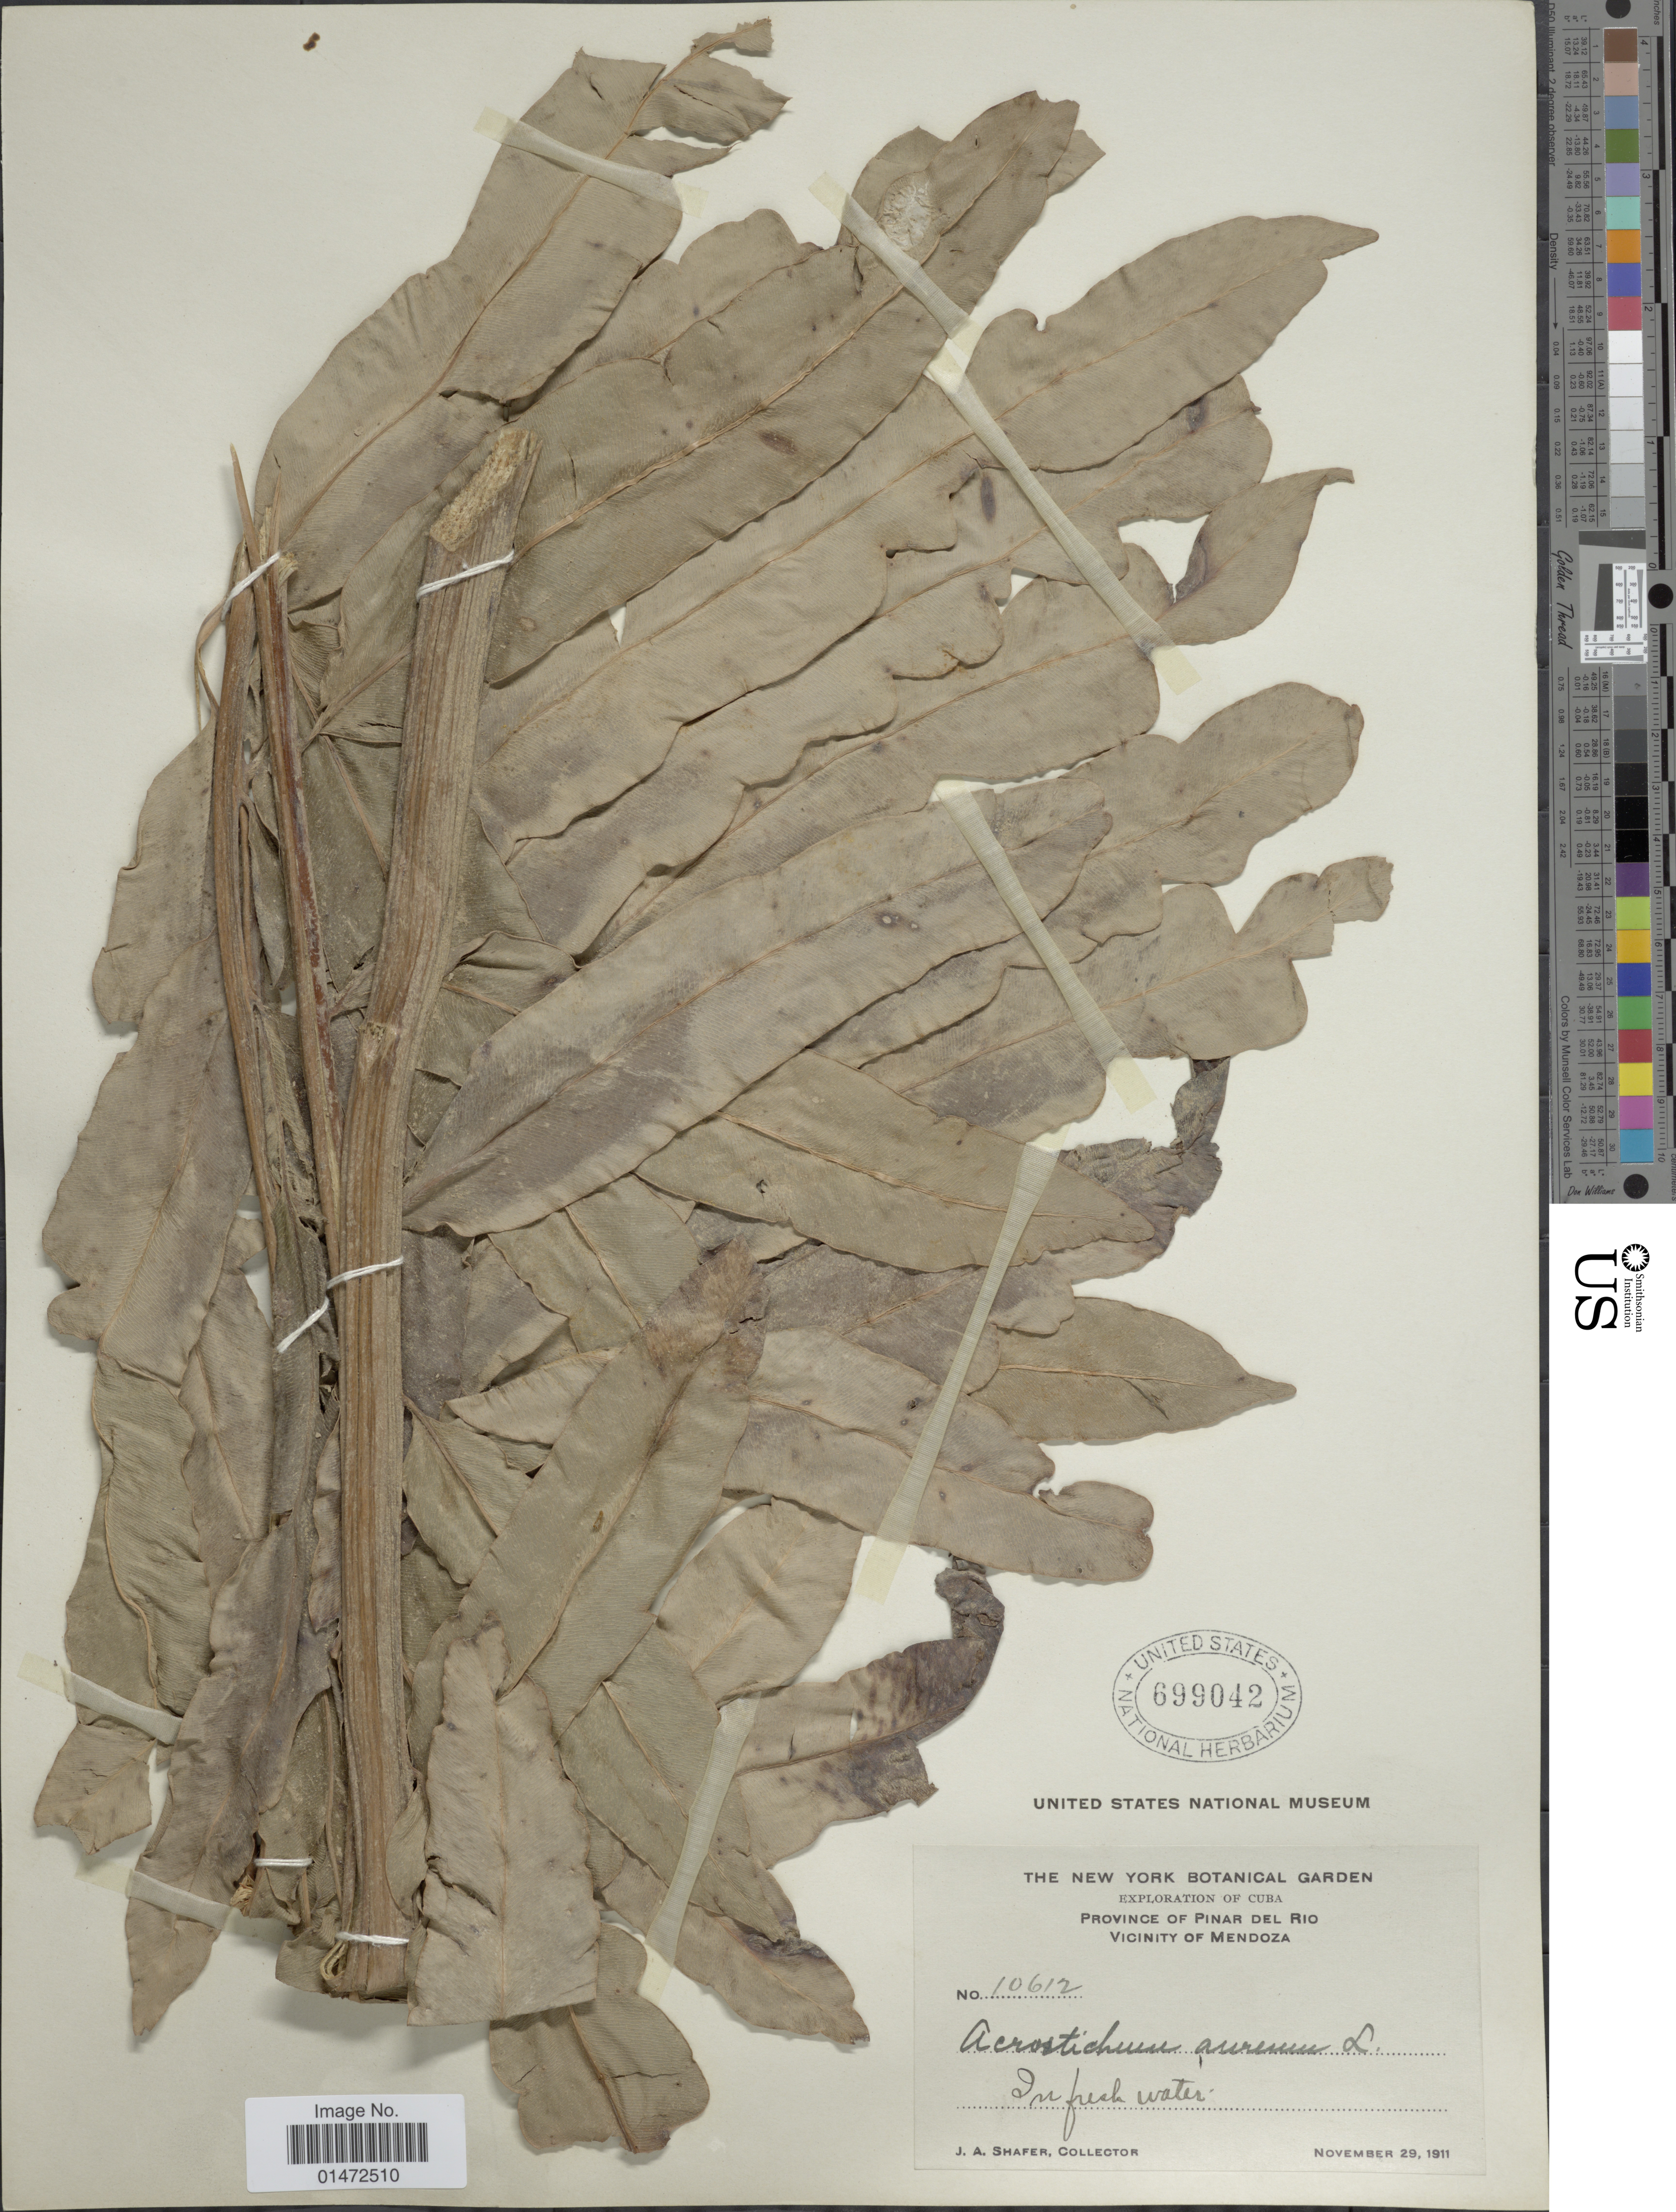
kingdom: Plantae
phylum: Tracheophyta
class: Polypodiopsida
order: Polypodiales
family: Pteridaceae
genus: Acrostichum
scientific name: Acrostichum danaeifolium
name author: Langsd. & Fisch.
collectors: J. A. Shafer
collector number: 10612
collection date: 1911-11-29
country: Cuba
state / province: Pinar del Río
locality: Vicinity of Mendoza. In fresh water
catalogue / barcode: US 699042